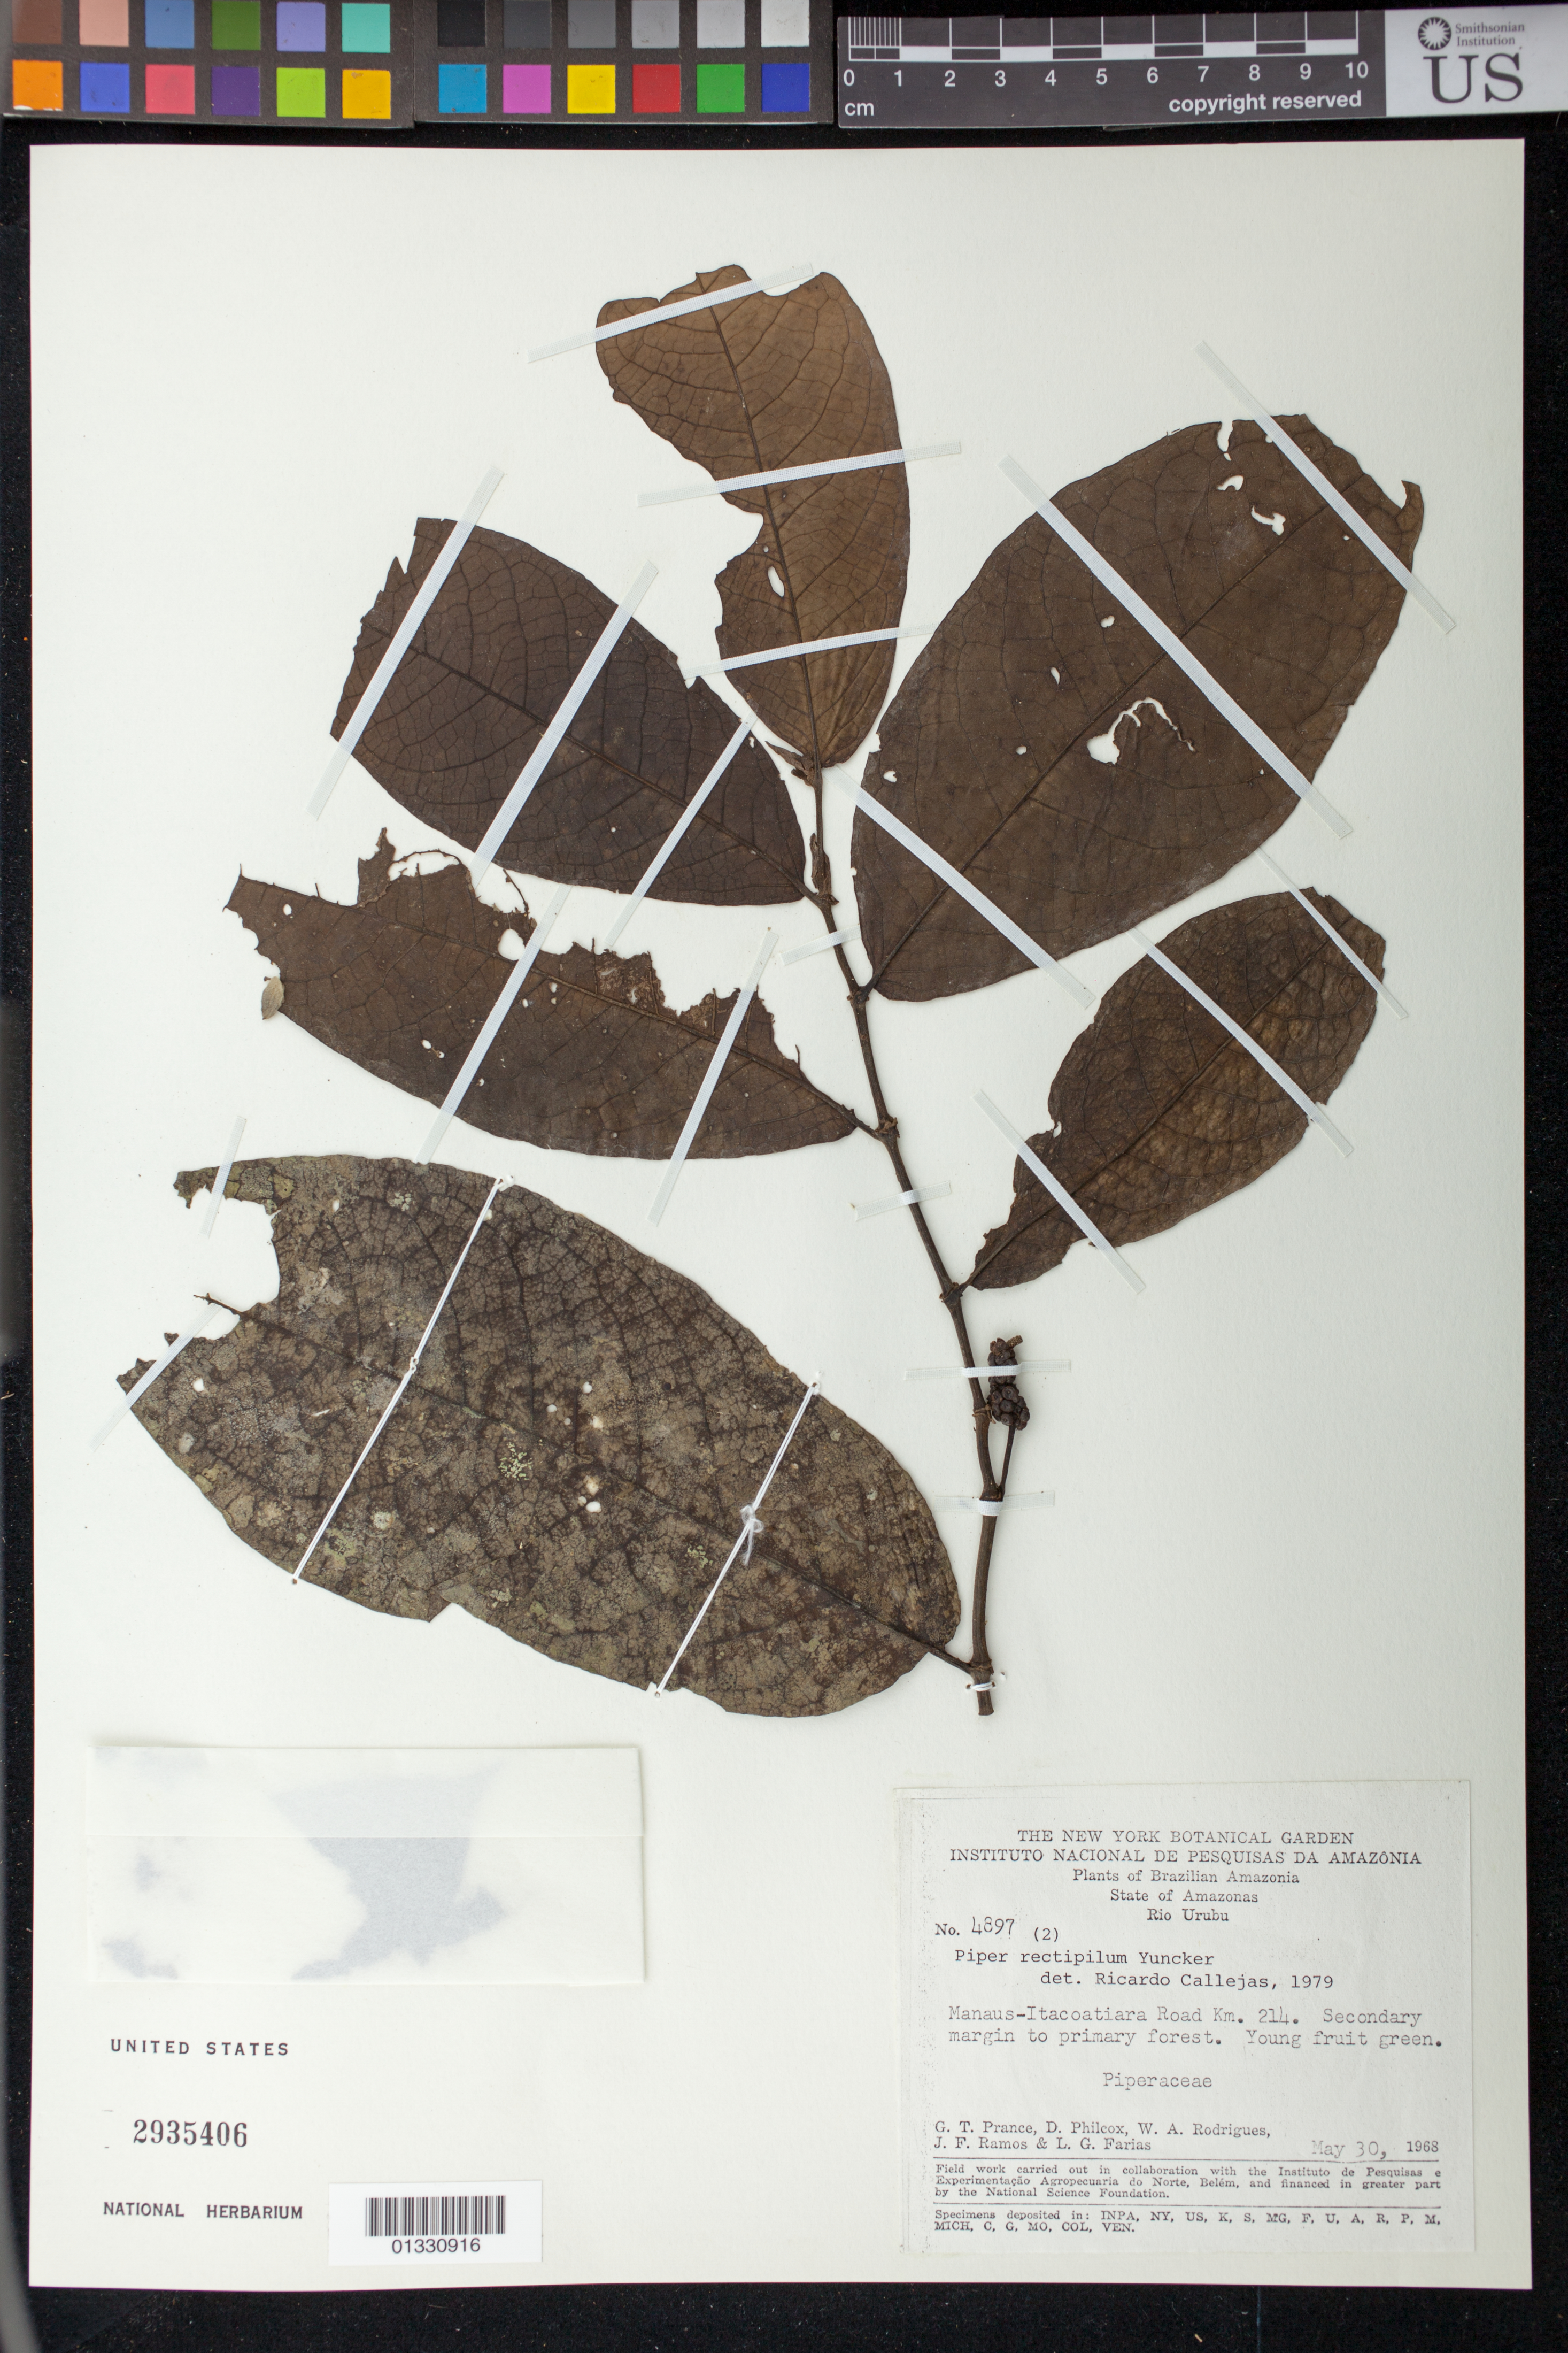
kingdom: Plantae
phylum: Tracheophyta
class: Magnoliopsida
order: Piperales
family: Piperaceae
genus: Piper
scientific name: Piper rectipilum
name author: Yunck.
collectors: G. T. Prance, D. Philcox, W. A. Rodrigues, J. F. Ramos & L. G. Farias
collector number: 4897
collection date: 1968-05-30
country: Brazil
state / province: Amazonas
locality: Manaus-Itacoatiara road km 214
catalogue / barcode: US 2935406